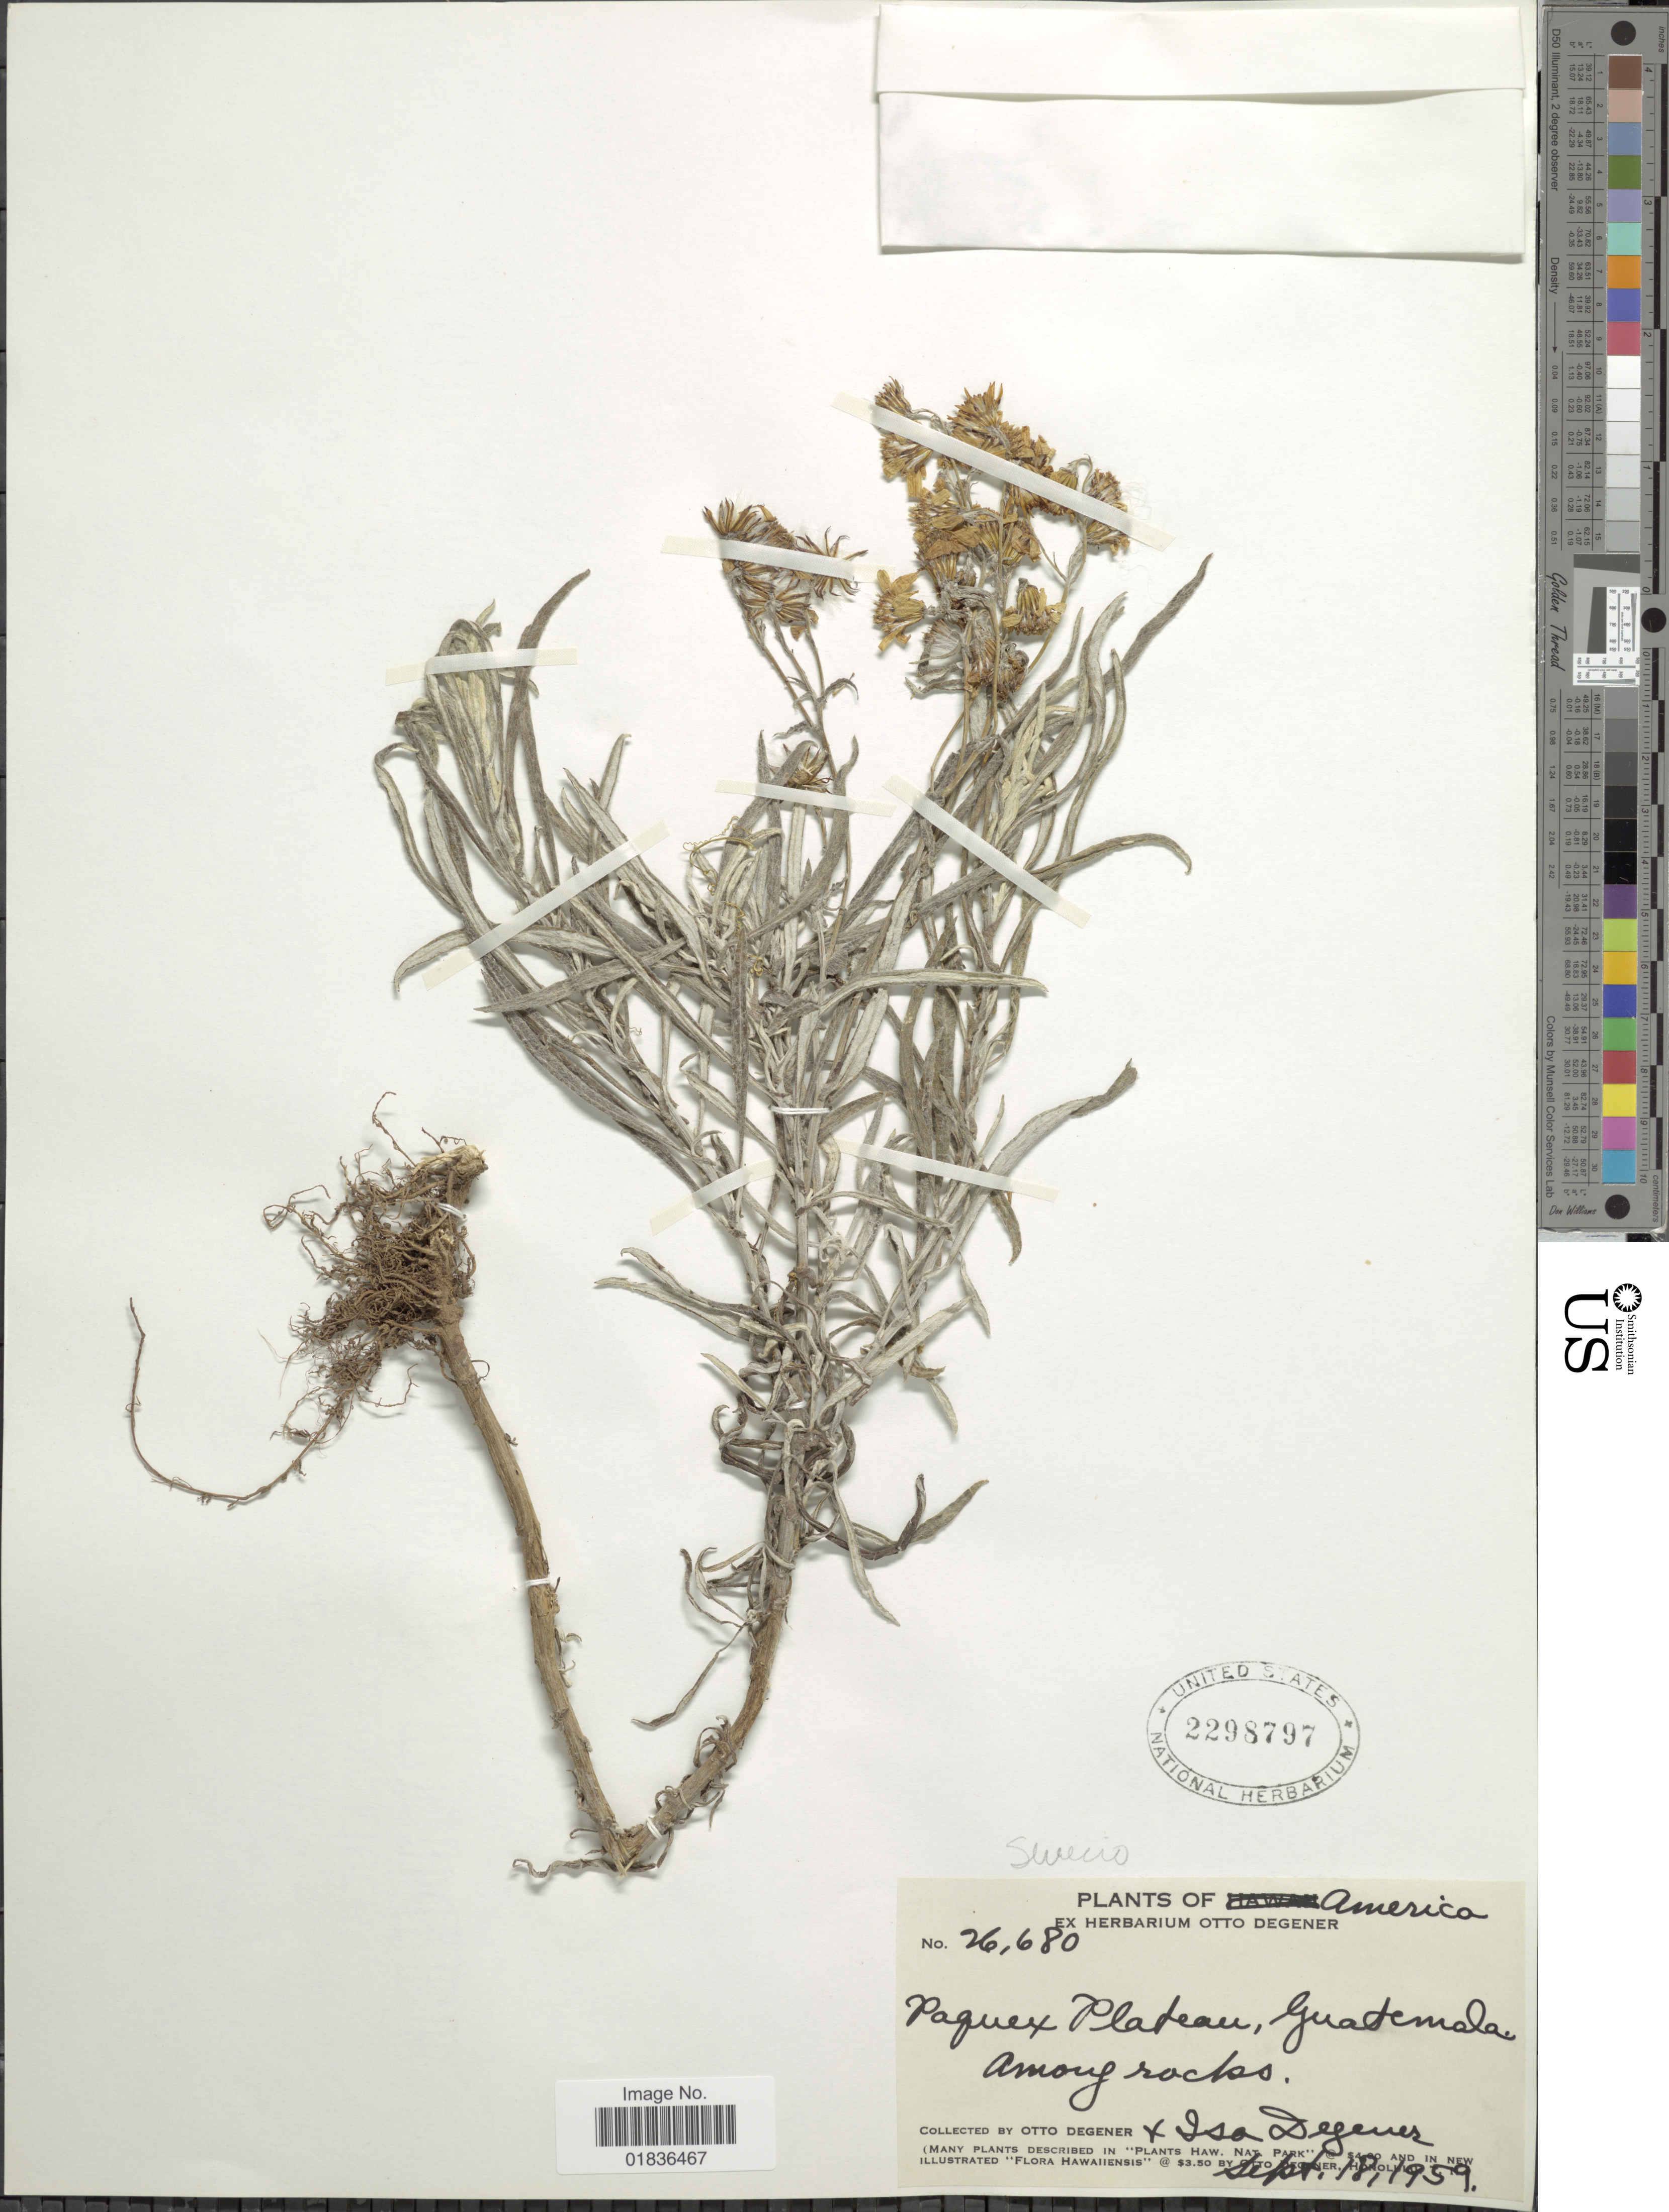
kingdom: Plantae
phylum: Tracheophyta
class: Magnoliopsida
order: Asterales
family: Asteraceae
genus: Senecio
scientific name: Senecio stoechadiformis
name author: DC.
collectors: O. Degener & I. Degener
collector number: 26680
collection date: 1959-09-18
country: Guatemala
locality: Paquex Plateau, Guatemala, among rocks.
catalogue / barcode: US 2298797